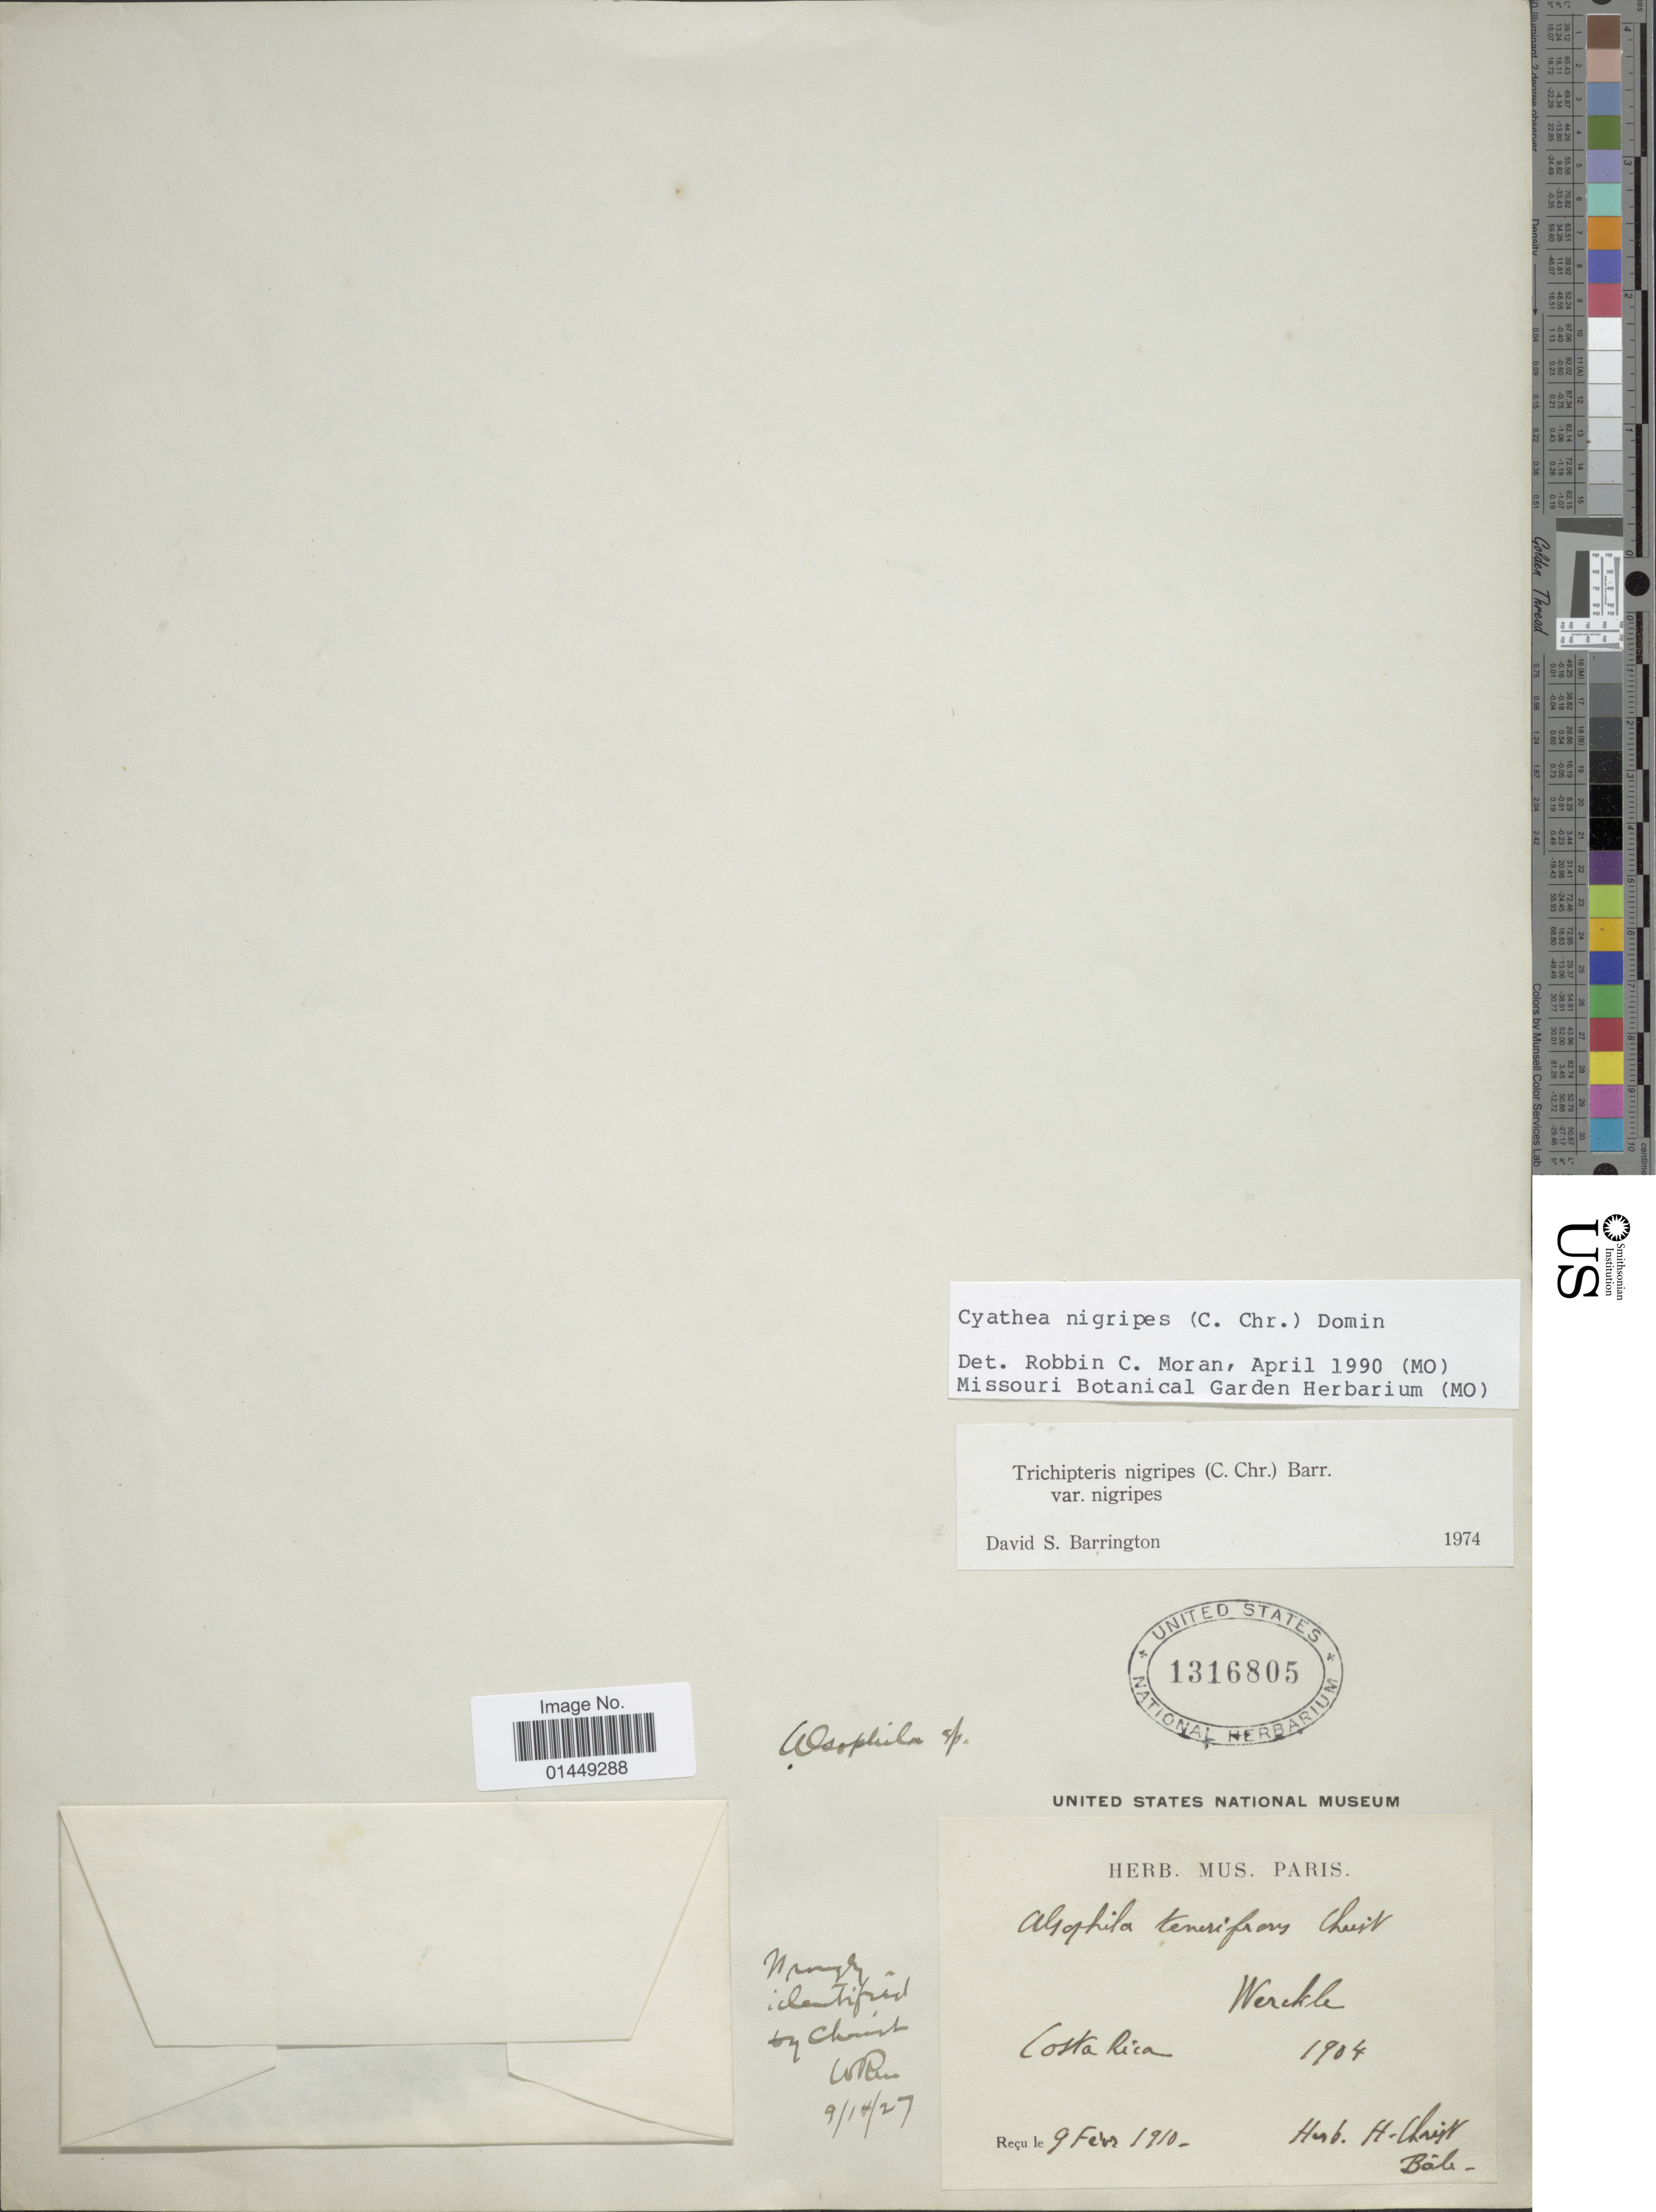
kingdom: Plantae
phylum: Tracheophyta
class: Polypodiopsida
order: Cyatheales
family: Cyatheaceae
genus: Cyathea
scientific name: Cyathea nigripes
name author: (C. Chr.) Domin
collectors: C. C Wercklé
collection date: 1904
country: Costa Rica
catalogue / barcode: US 1316805